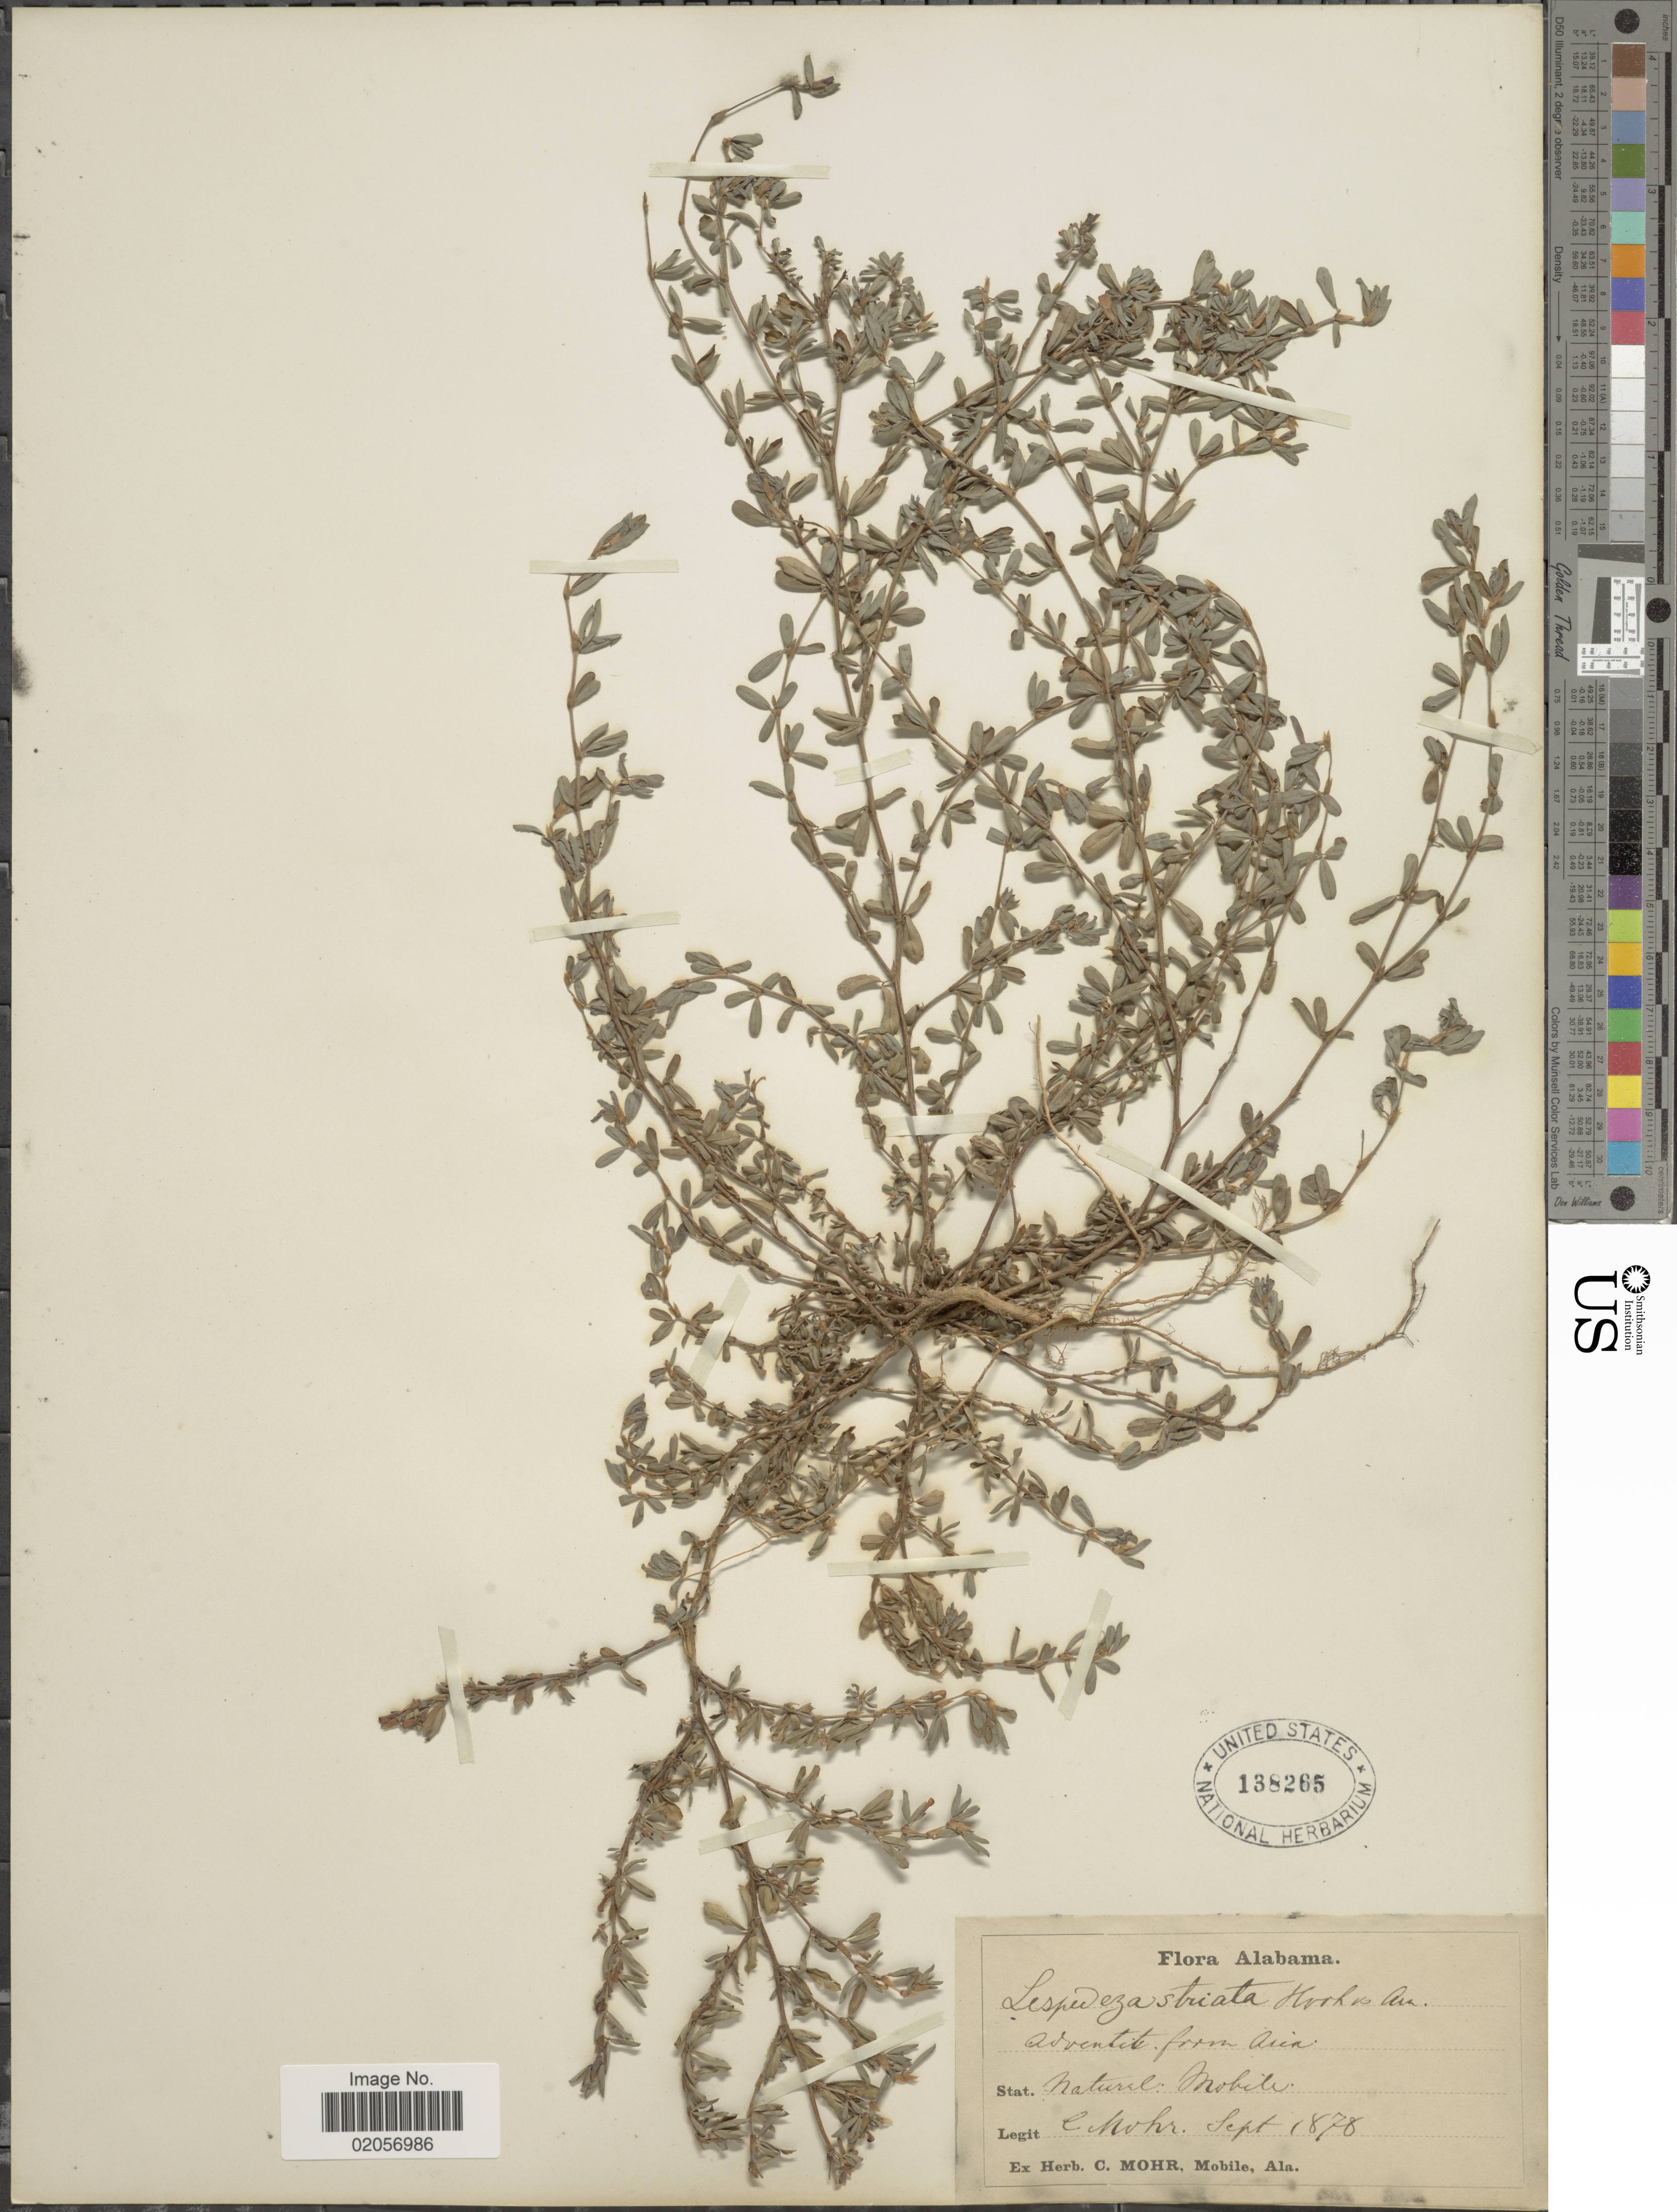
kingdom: Plantae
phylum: Tracheophyta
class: Magnoliopsida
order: Fabales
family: Fabaceae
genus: Kummerowia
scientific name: Kummerowia striata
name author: (Thunb.) Schindl.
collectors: C. T. Mohr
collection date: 1878-09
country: United States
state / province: Alabama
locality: Adventit from Asia. Natural, Mobile.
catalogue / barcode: US 138265